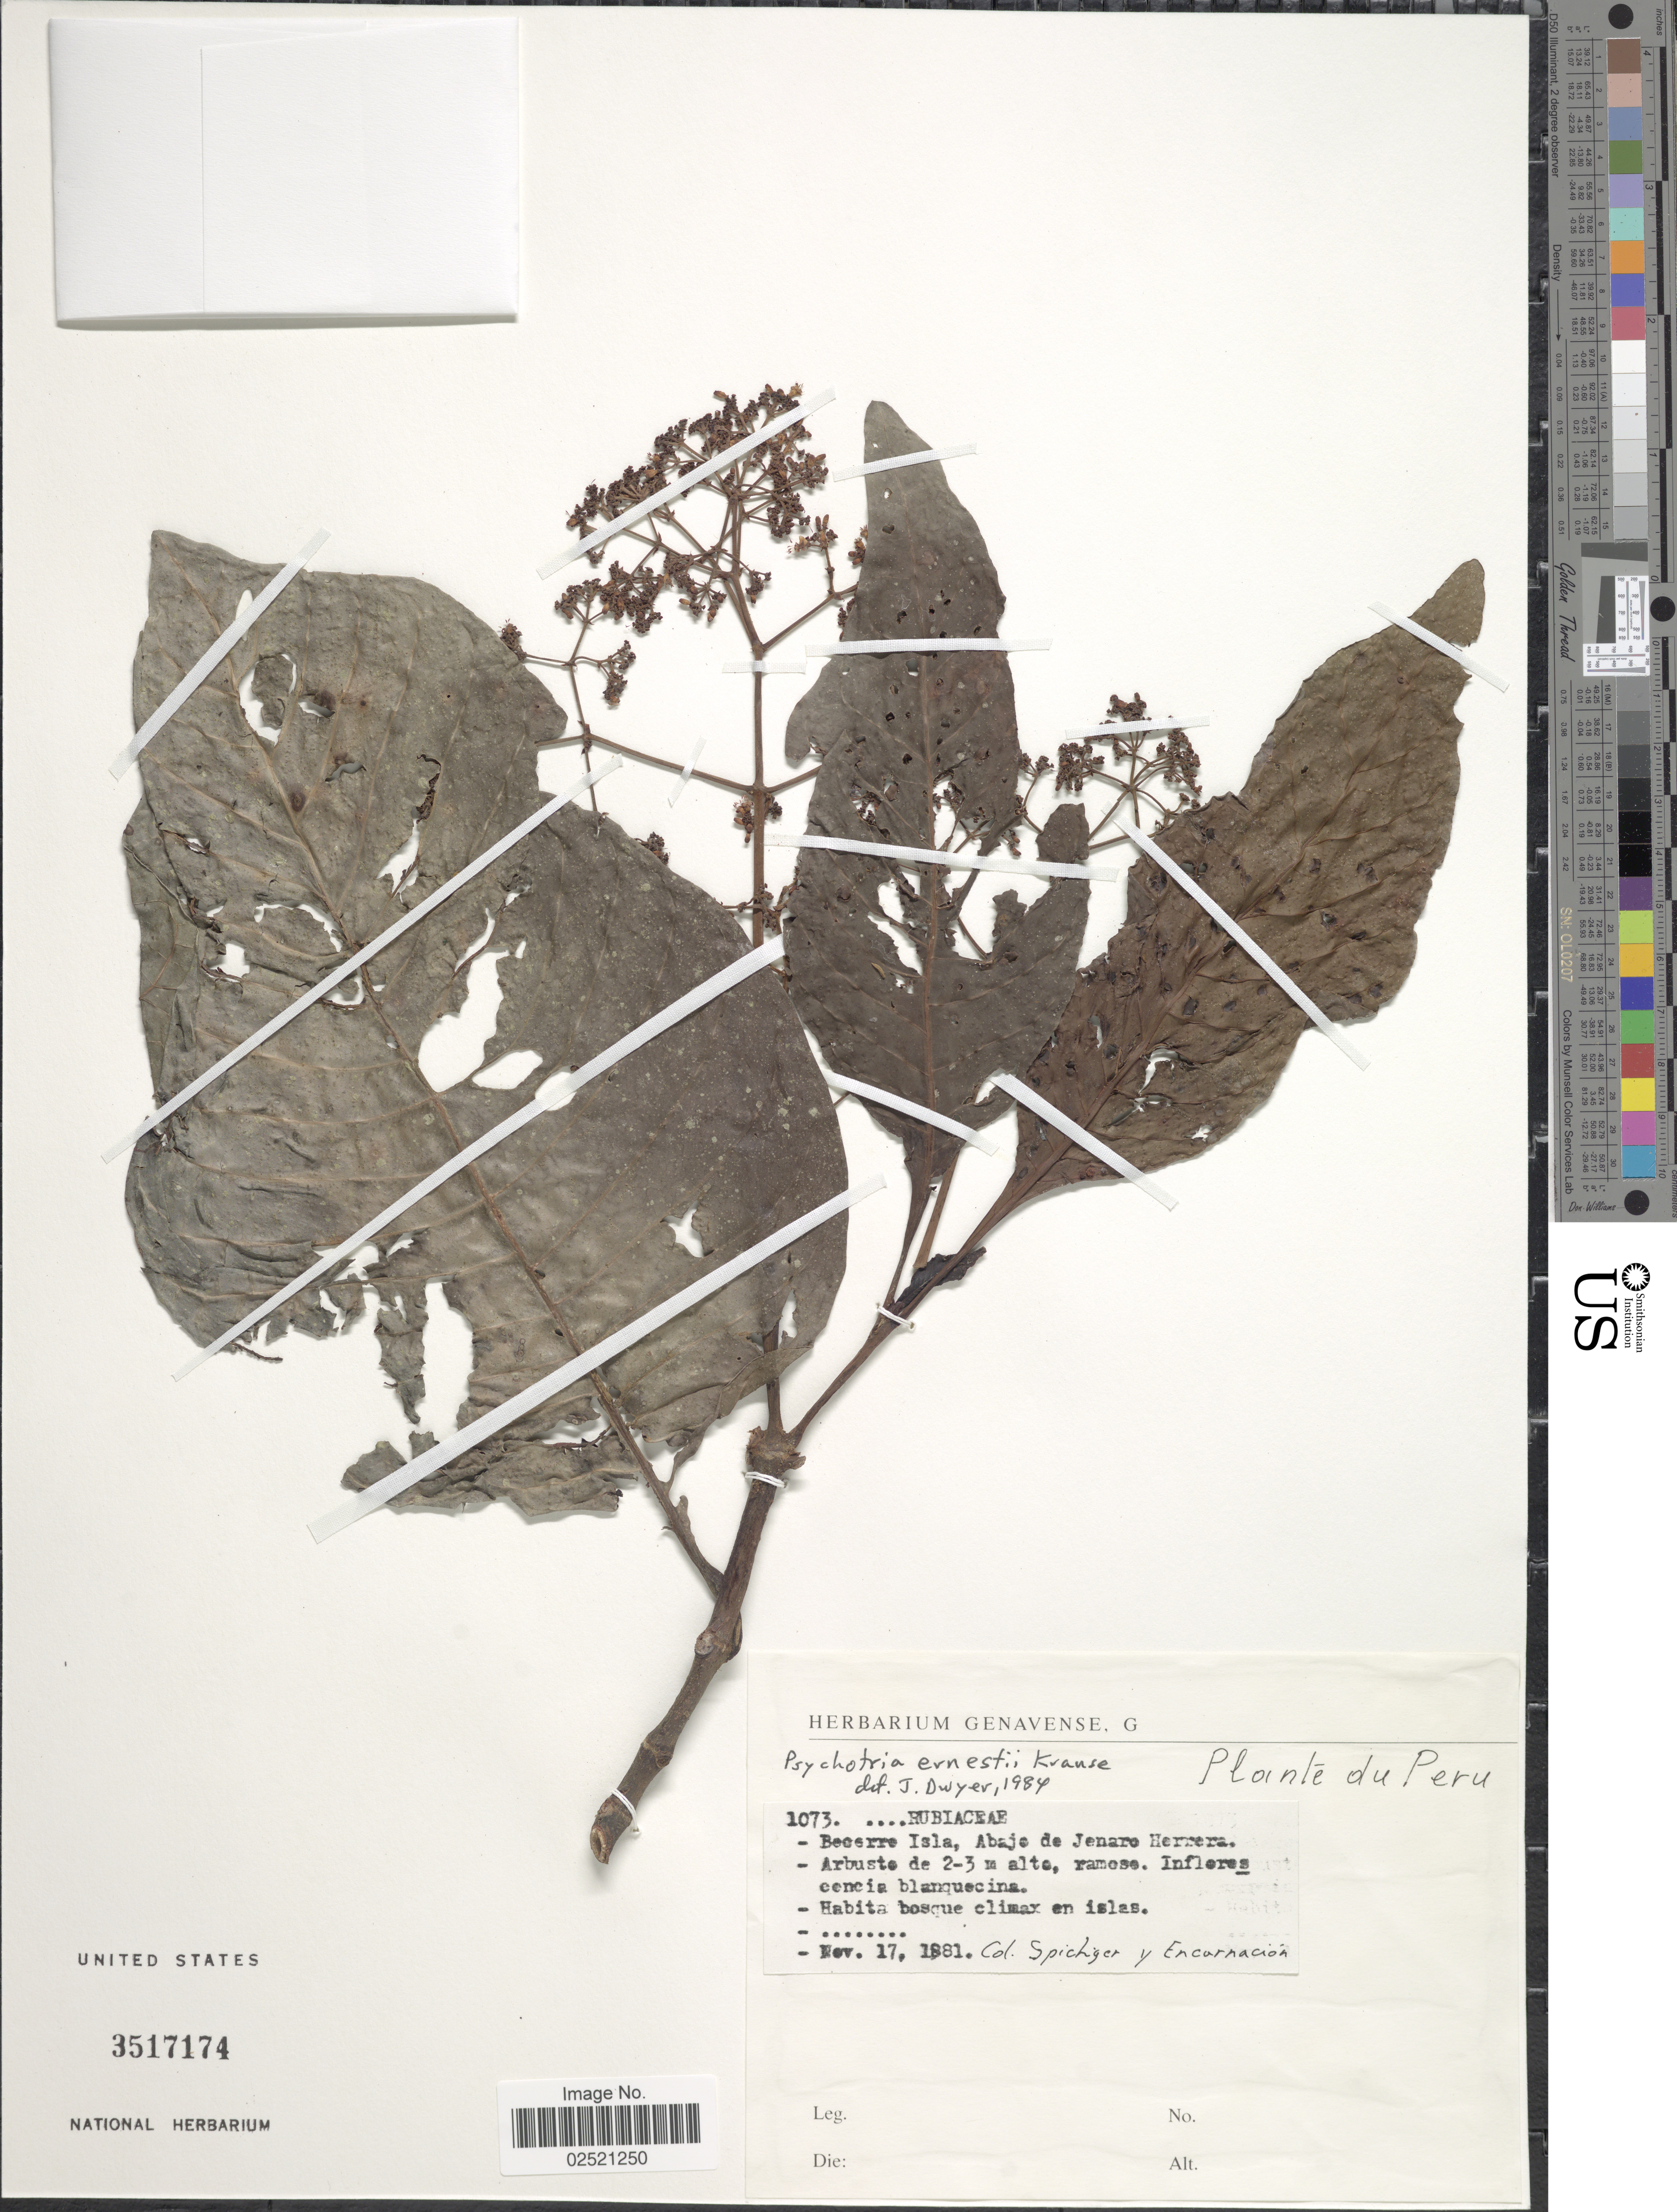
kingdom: Plantae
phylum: Tracheophyta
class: Magnoliopsida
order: Gentianales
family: Rubiaceae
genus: Psychotria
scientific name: Psychotria ernestii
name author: K. Krause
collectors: Spichiger & -- Encarnacion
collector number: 1073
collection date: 1881-11-17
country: Peru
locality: Becerre Isla, Abajo de Jenaro Herrera.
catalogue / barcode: US 3517174